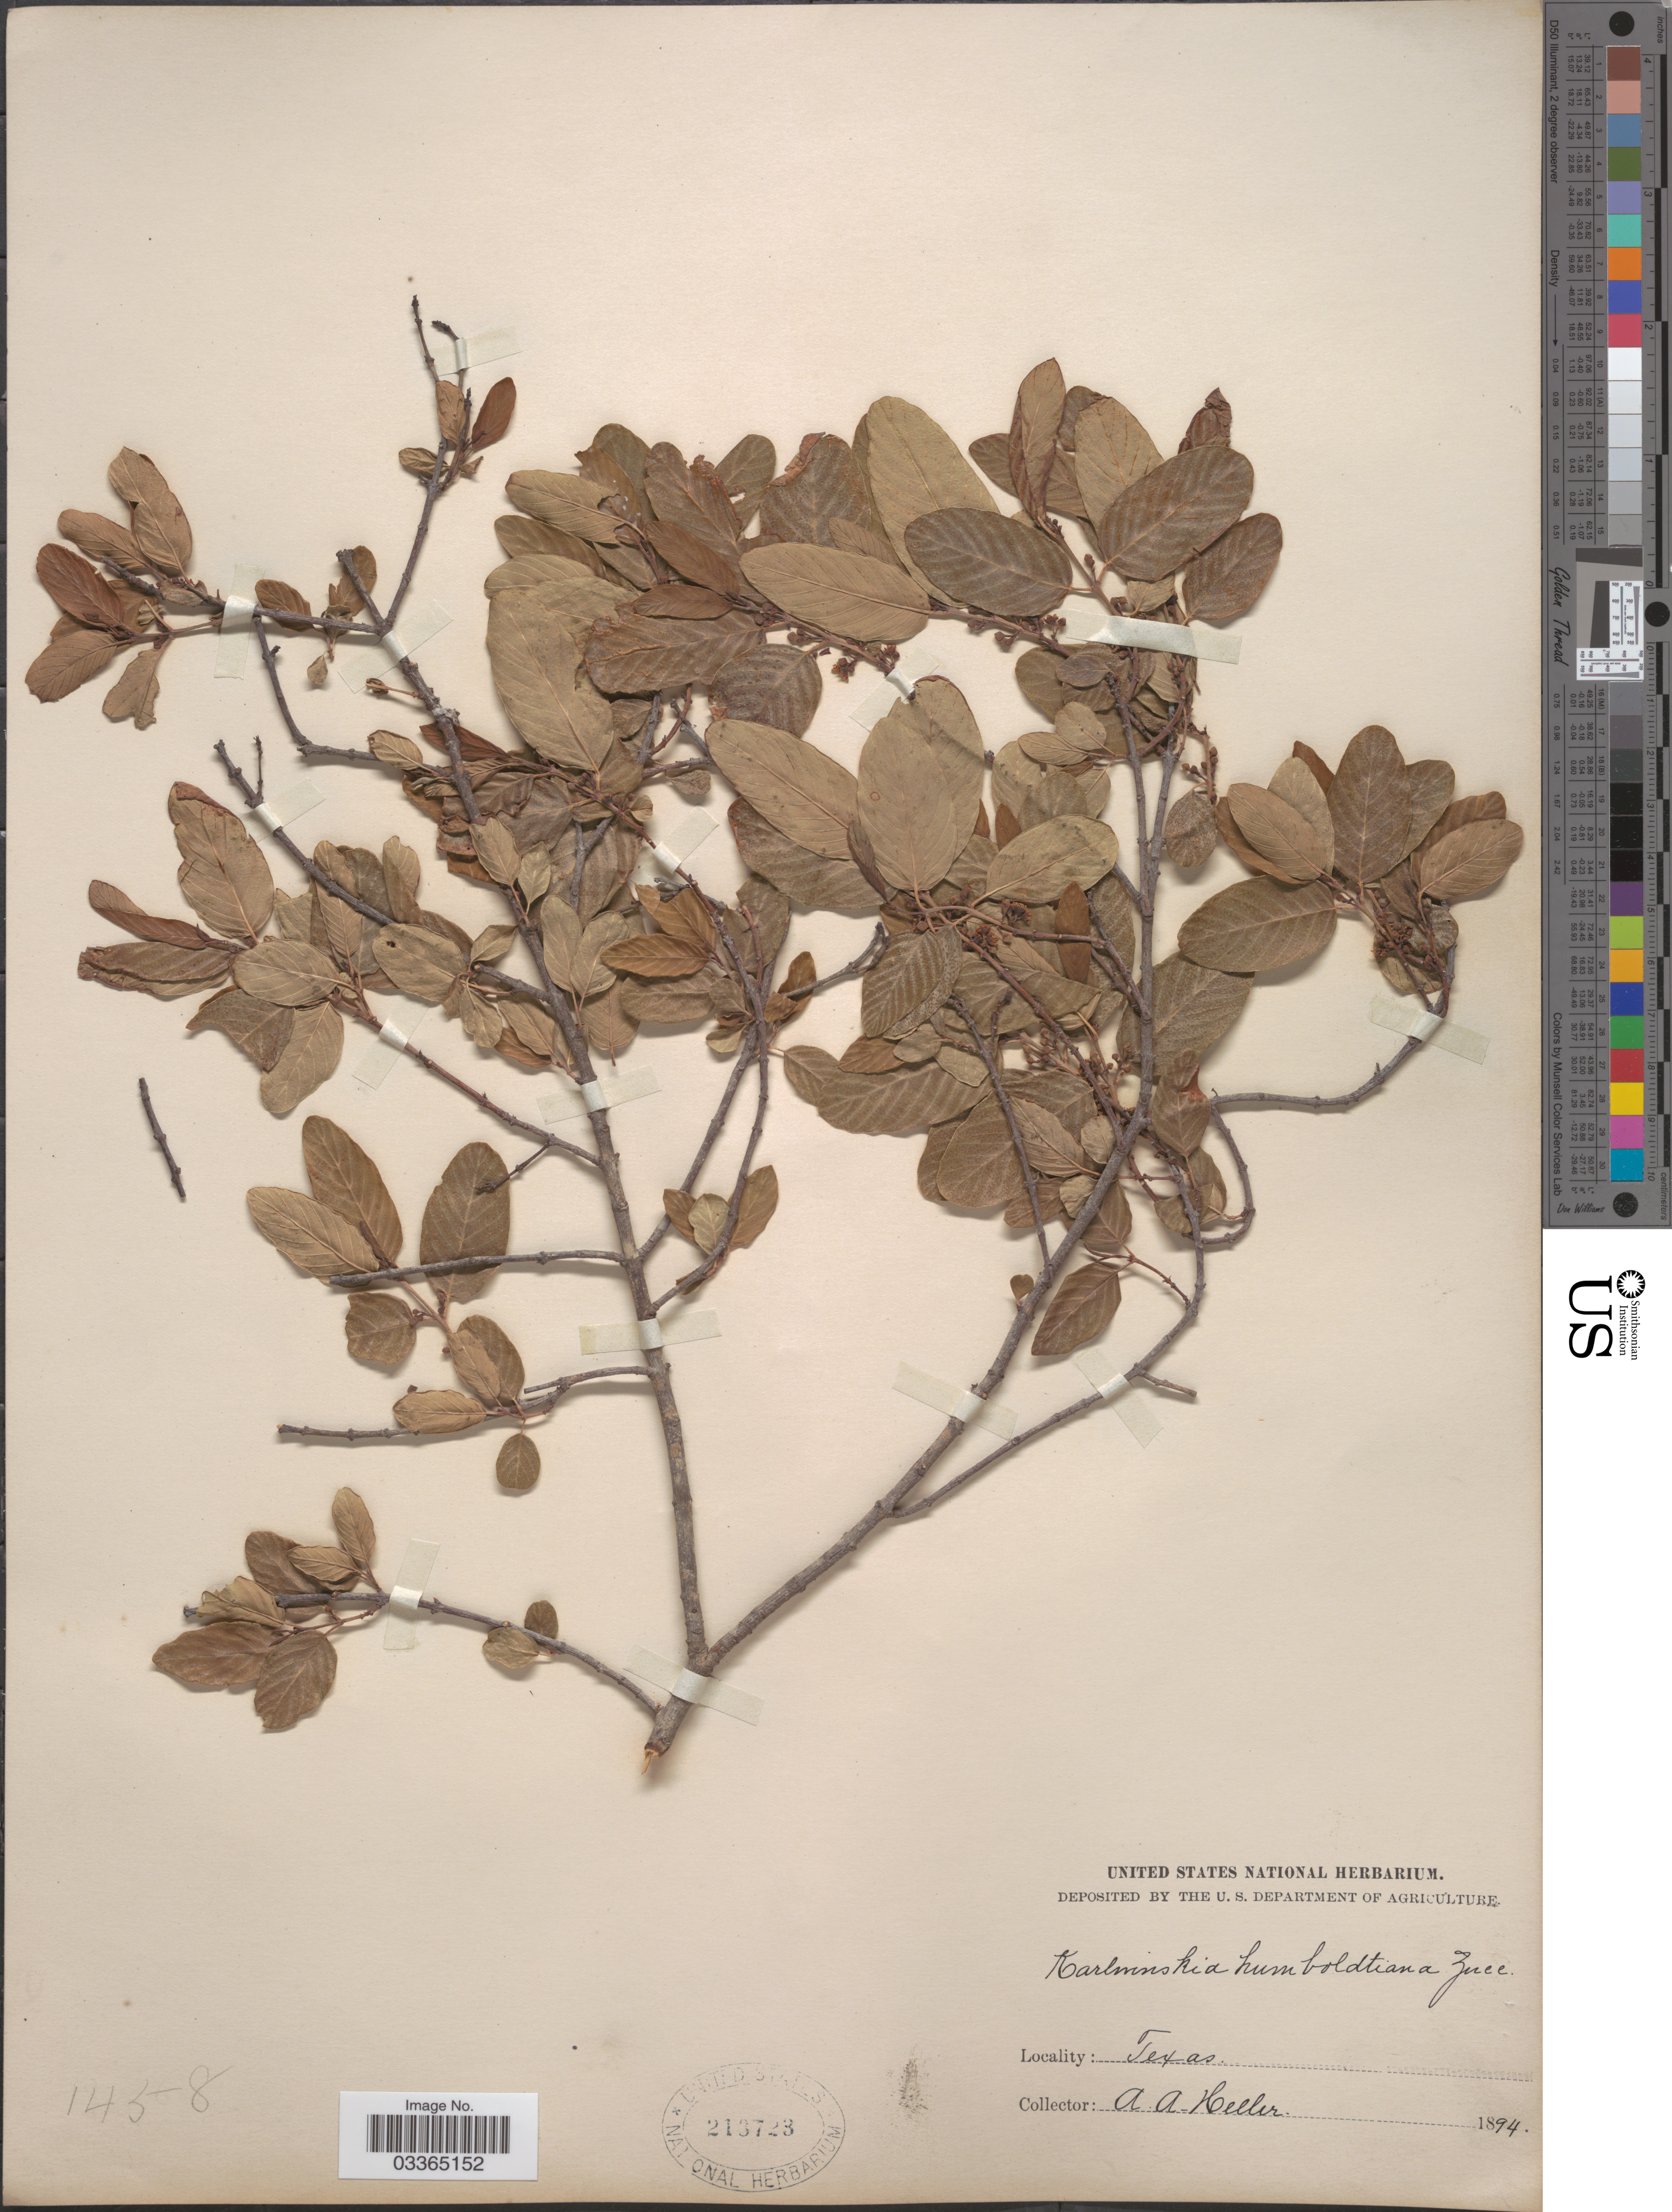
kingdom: Plantae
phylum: Tracheophyta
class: Magnoliopsida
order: Rosales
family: Rhamnaceae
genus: Karwinskia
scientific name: Karwinskia humboldtiana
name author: (Schult.) Zucc.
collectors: A. A. Heller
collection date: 1894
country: United States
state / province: Texas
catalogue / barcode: US 213723